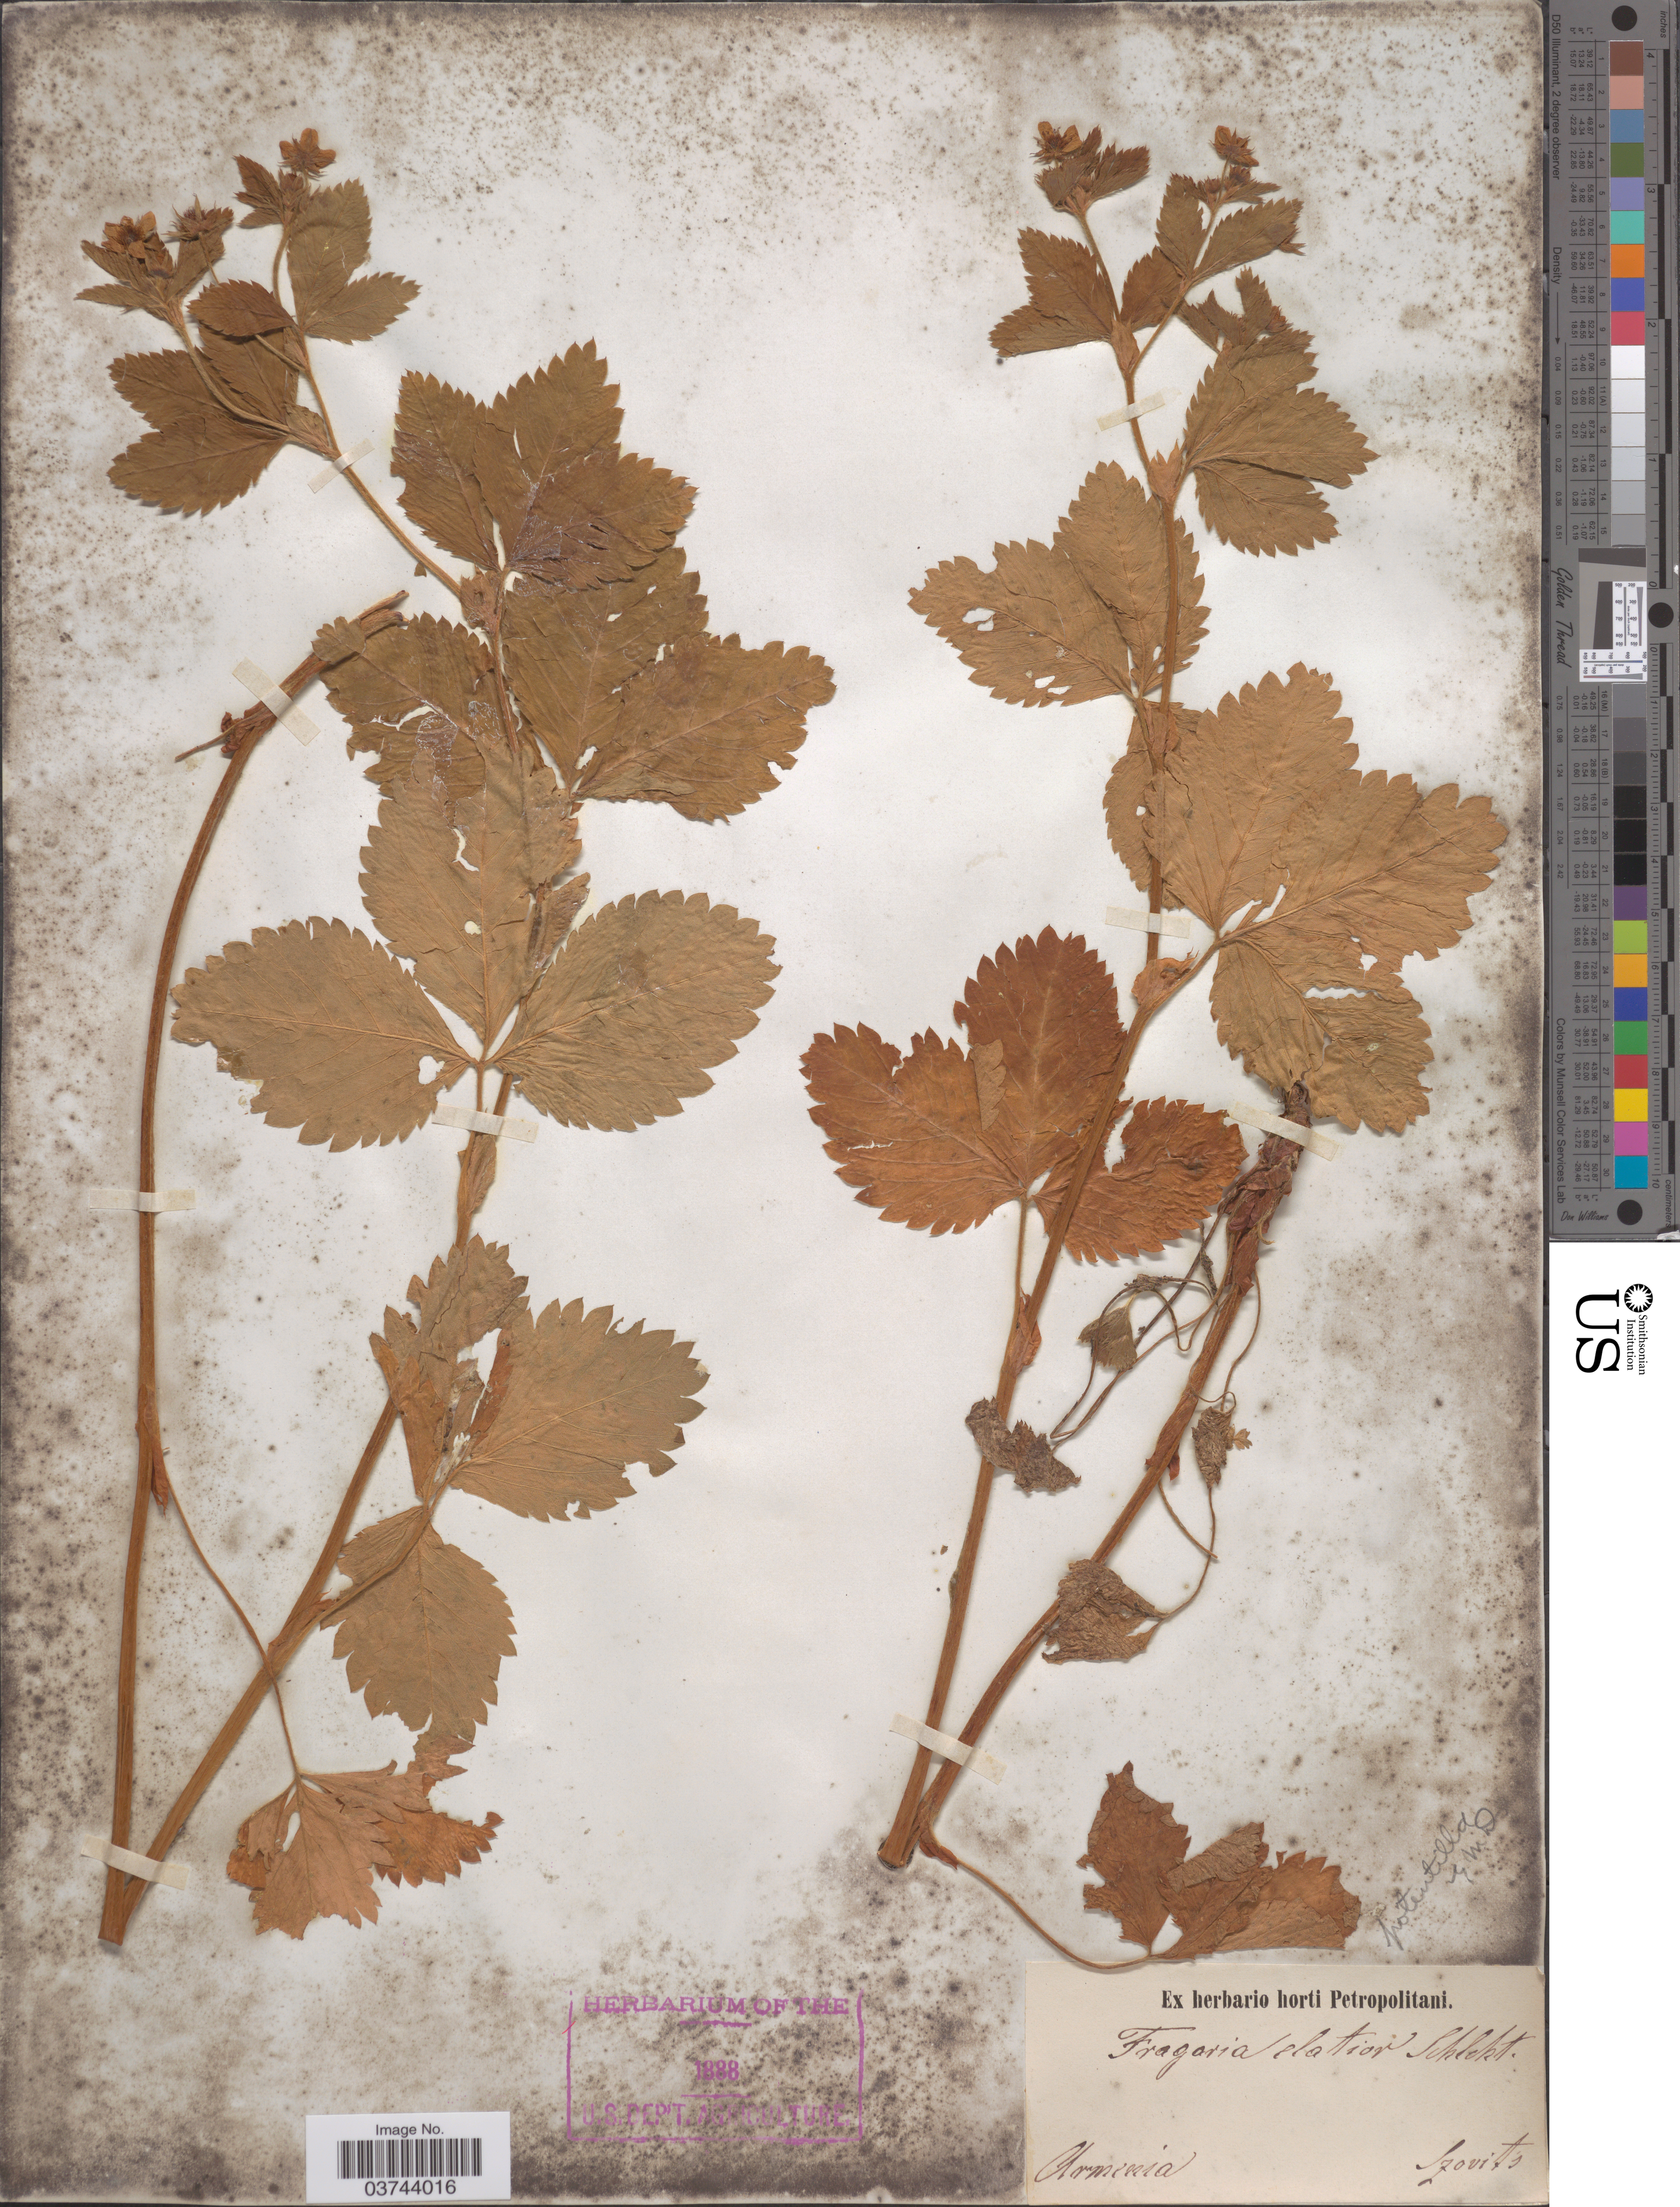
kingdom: Plantae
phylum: Tracheophyta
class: Magnoliopsida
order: Rosales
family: Rosaceae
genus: Potentilla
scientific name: Potentilla sp.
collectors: Szovits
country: Armenia